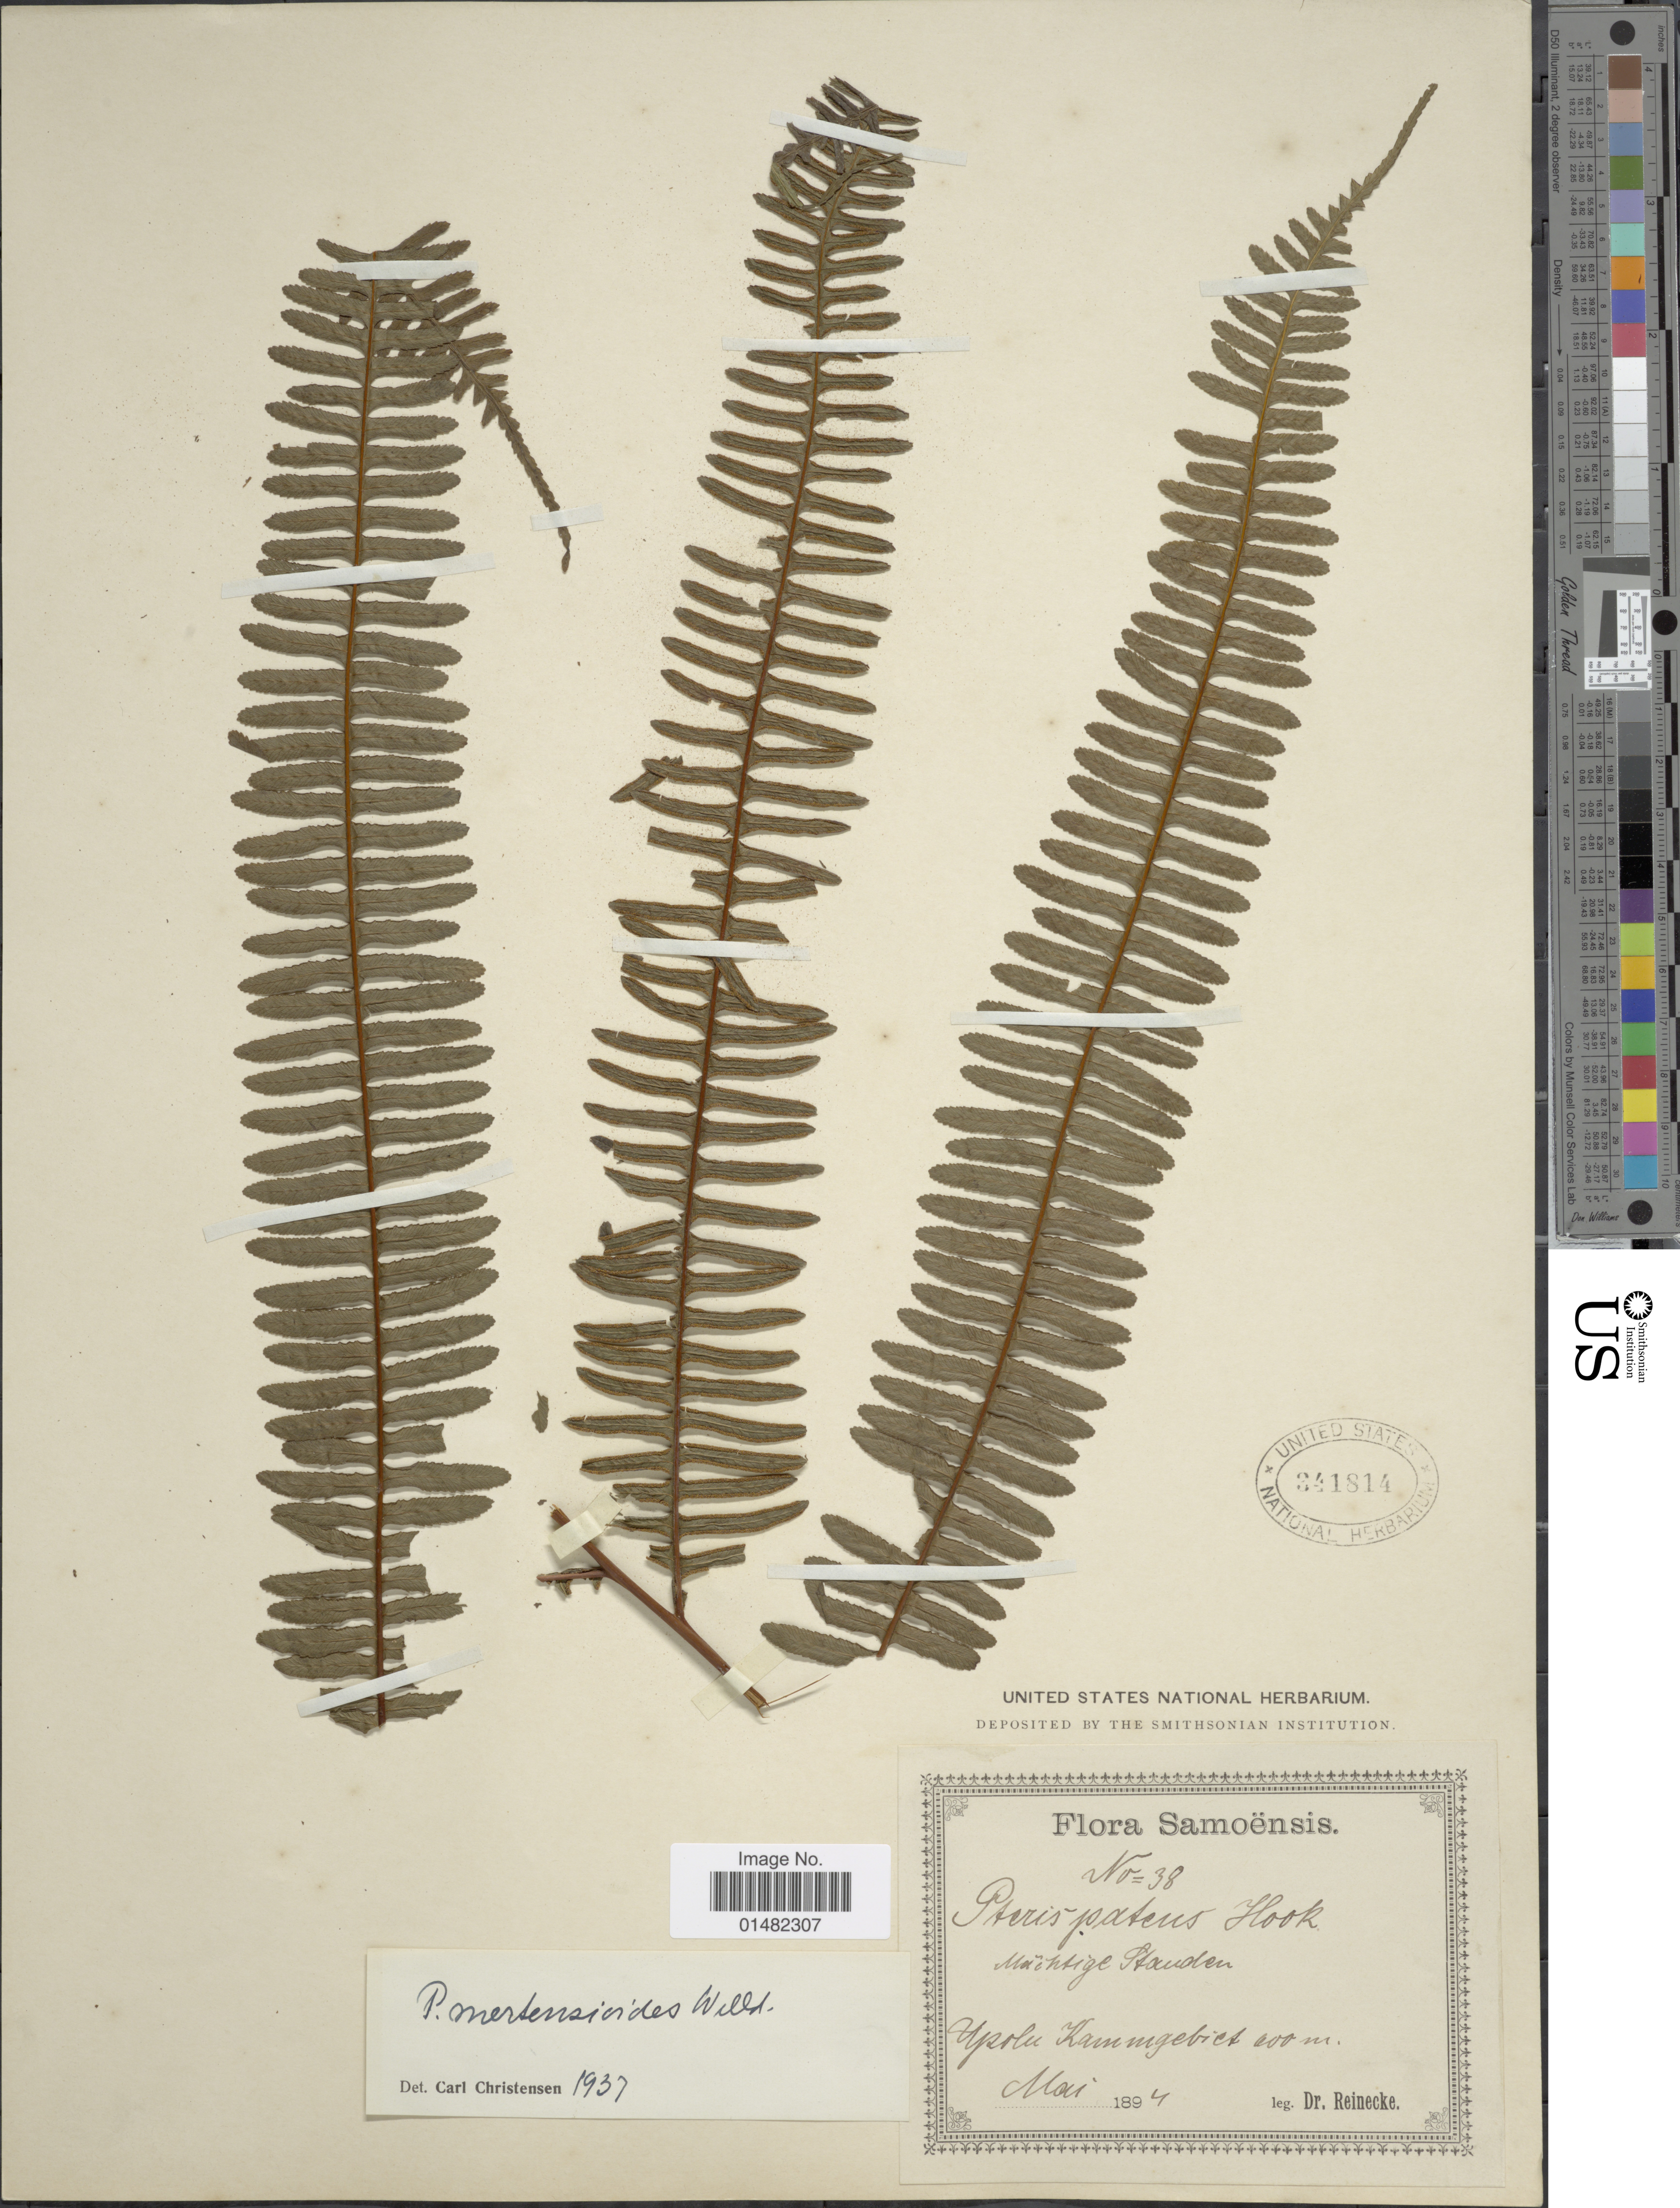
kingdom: Plantae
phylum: Tracheophyta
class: Polypodiopsida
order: Polypodiales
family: Pteridaceae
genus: Pteris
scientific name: Pteris mertensioides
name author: Willd.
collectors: -- Reinecke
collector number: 38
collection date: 1894-05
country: Samoa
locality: Upolu Kammgebiet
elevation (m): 100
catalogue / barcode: US 341814